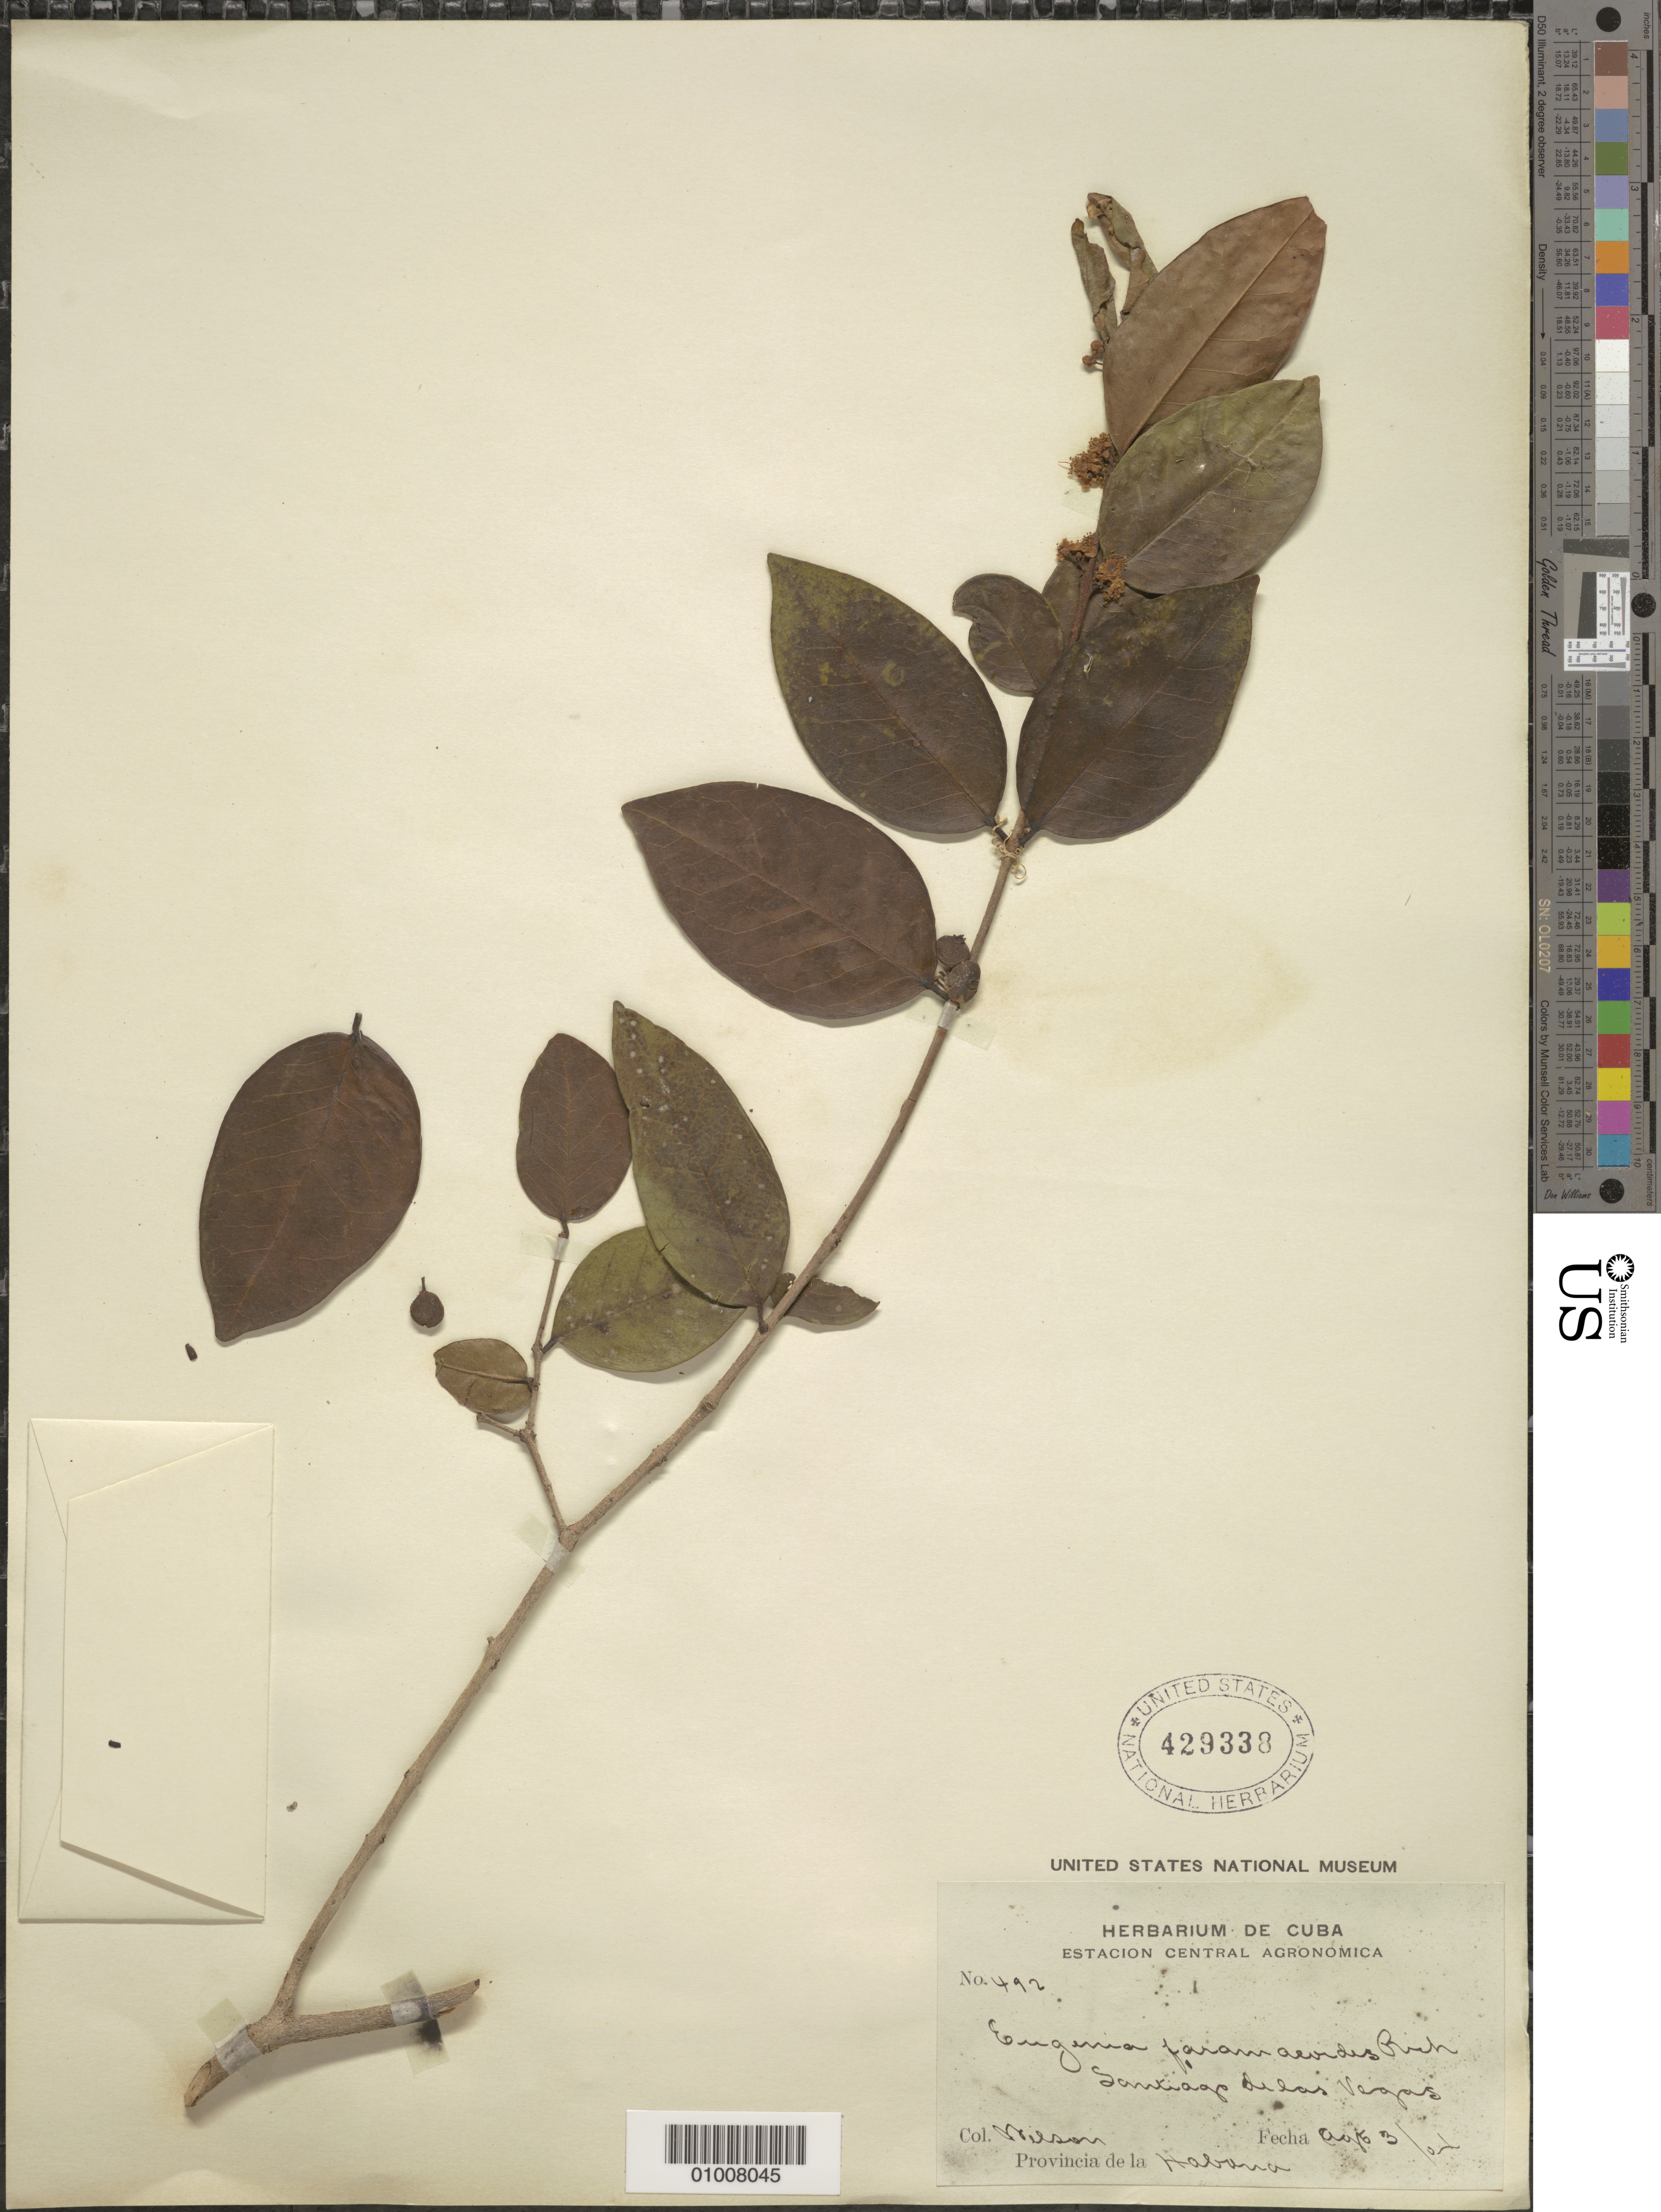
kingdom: Plantae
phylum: Tracheophyta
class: Magnoliopsida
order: Myrtales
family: Myrtaceae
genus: Eugenia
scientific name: Eugenia farameoides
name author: A. Rich.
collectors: -- Wilson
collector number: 492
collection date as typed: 03 Aug 1904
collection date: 1904-08-03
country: Cuba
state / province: La Habana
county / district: Municipio Boyeros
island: Cuba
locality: Santiago de las Vegas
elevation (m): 97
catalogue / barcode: US 429338